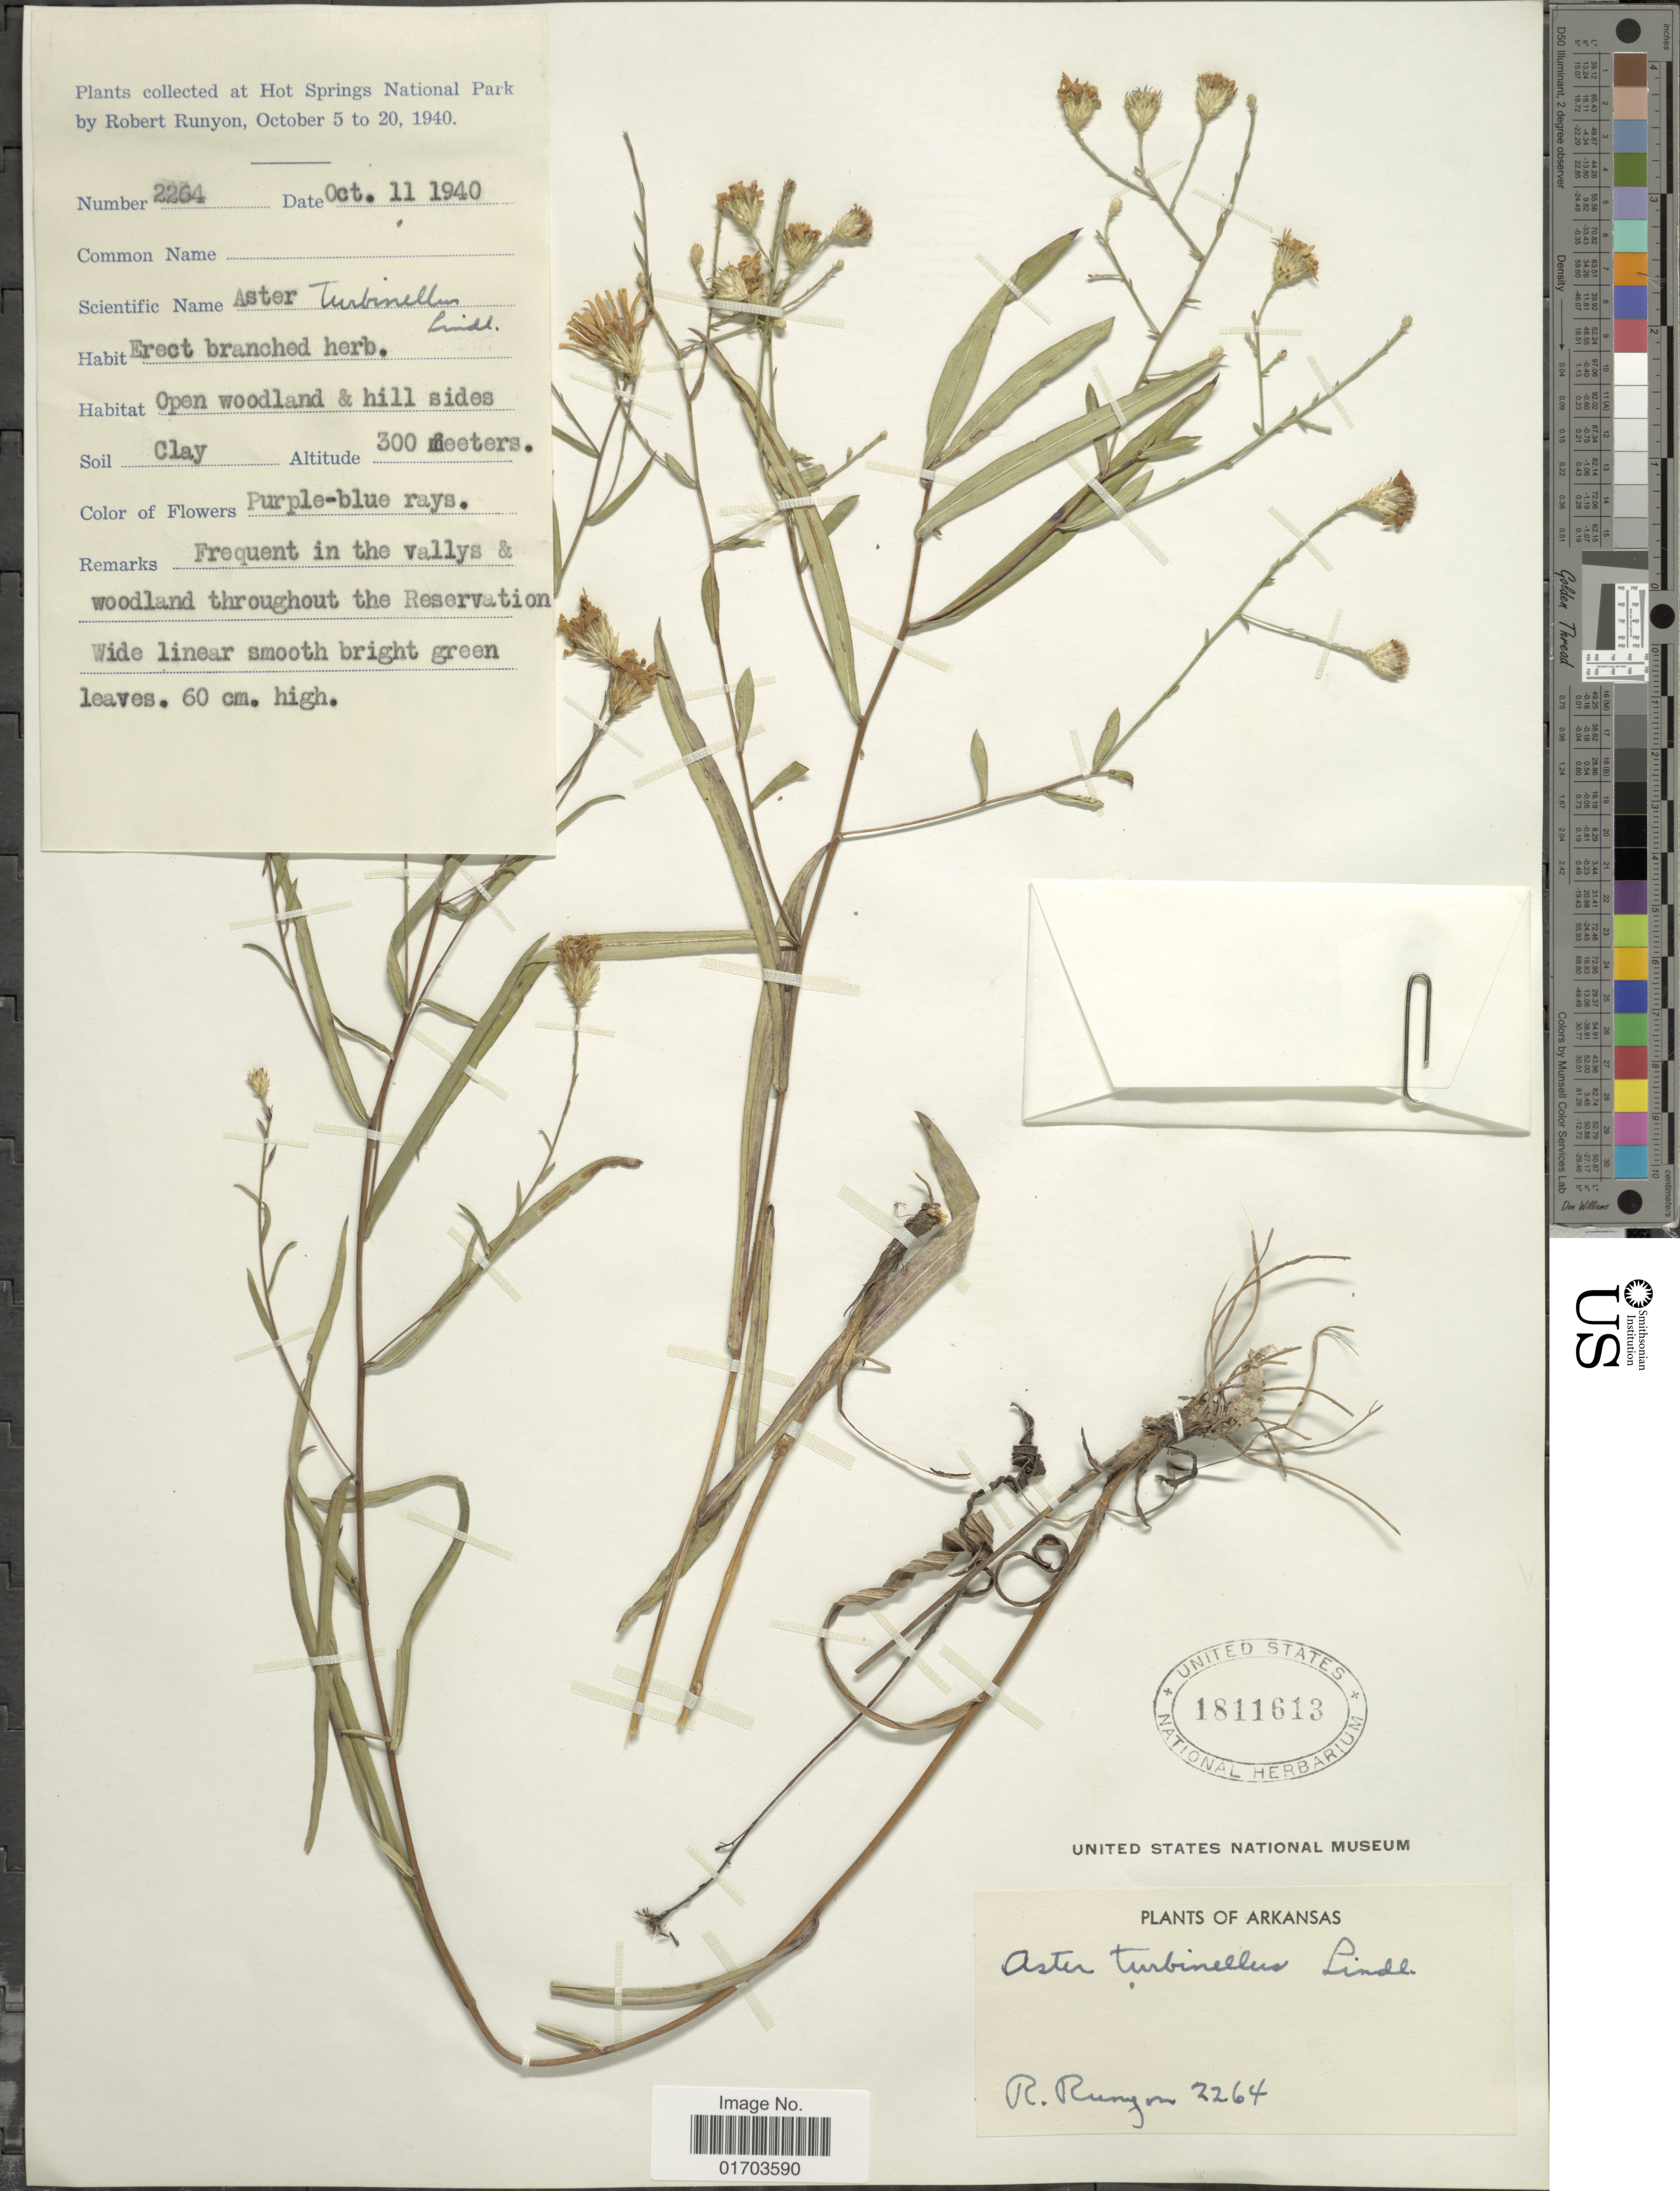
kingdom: Plantae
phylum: Tracheophyta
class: Magnoliopsida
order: Asterales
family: Asteraceae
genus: Symphyotrichum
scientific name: Symphyotrichum turbinellum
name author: (Lindl.) G.L. Nesom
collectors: R. Runyon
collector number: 2264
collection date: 1940-10-11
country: United States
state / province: Arkansas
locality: Hot Springs National Park.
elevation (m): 300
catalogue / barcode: US 1811613